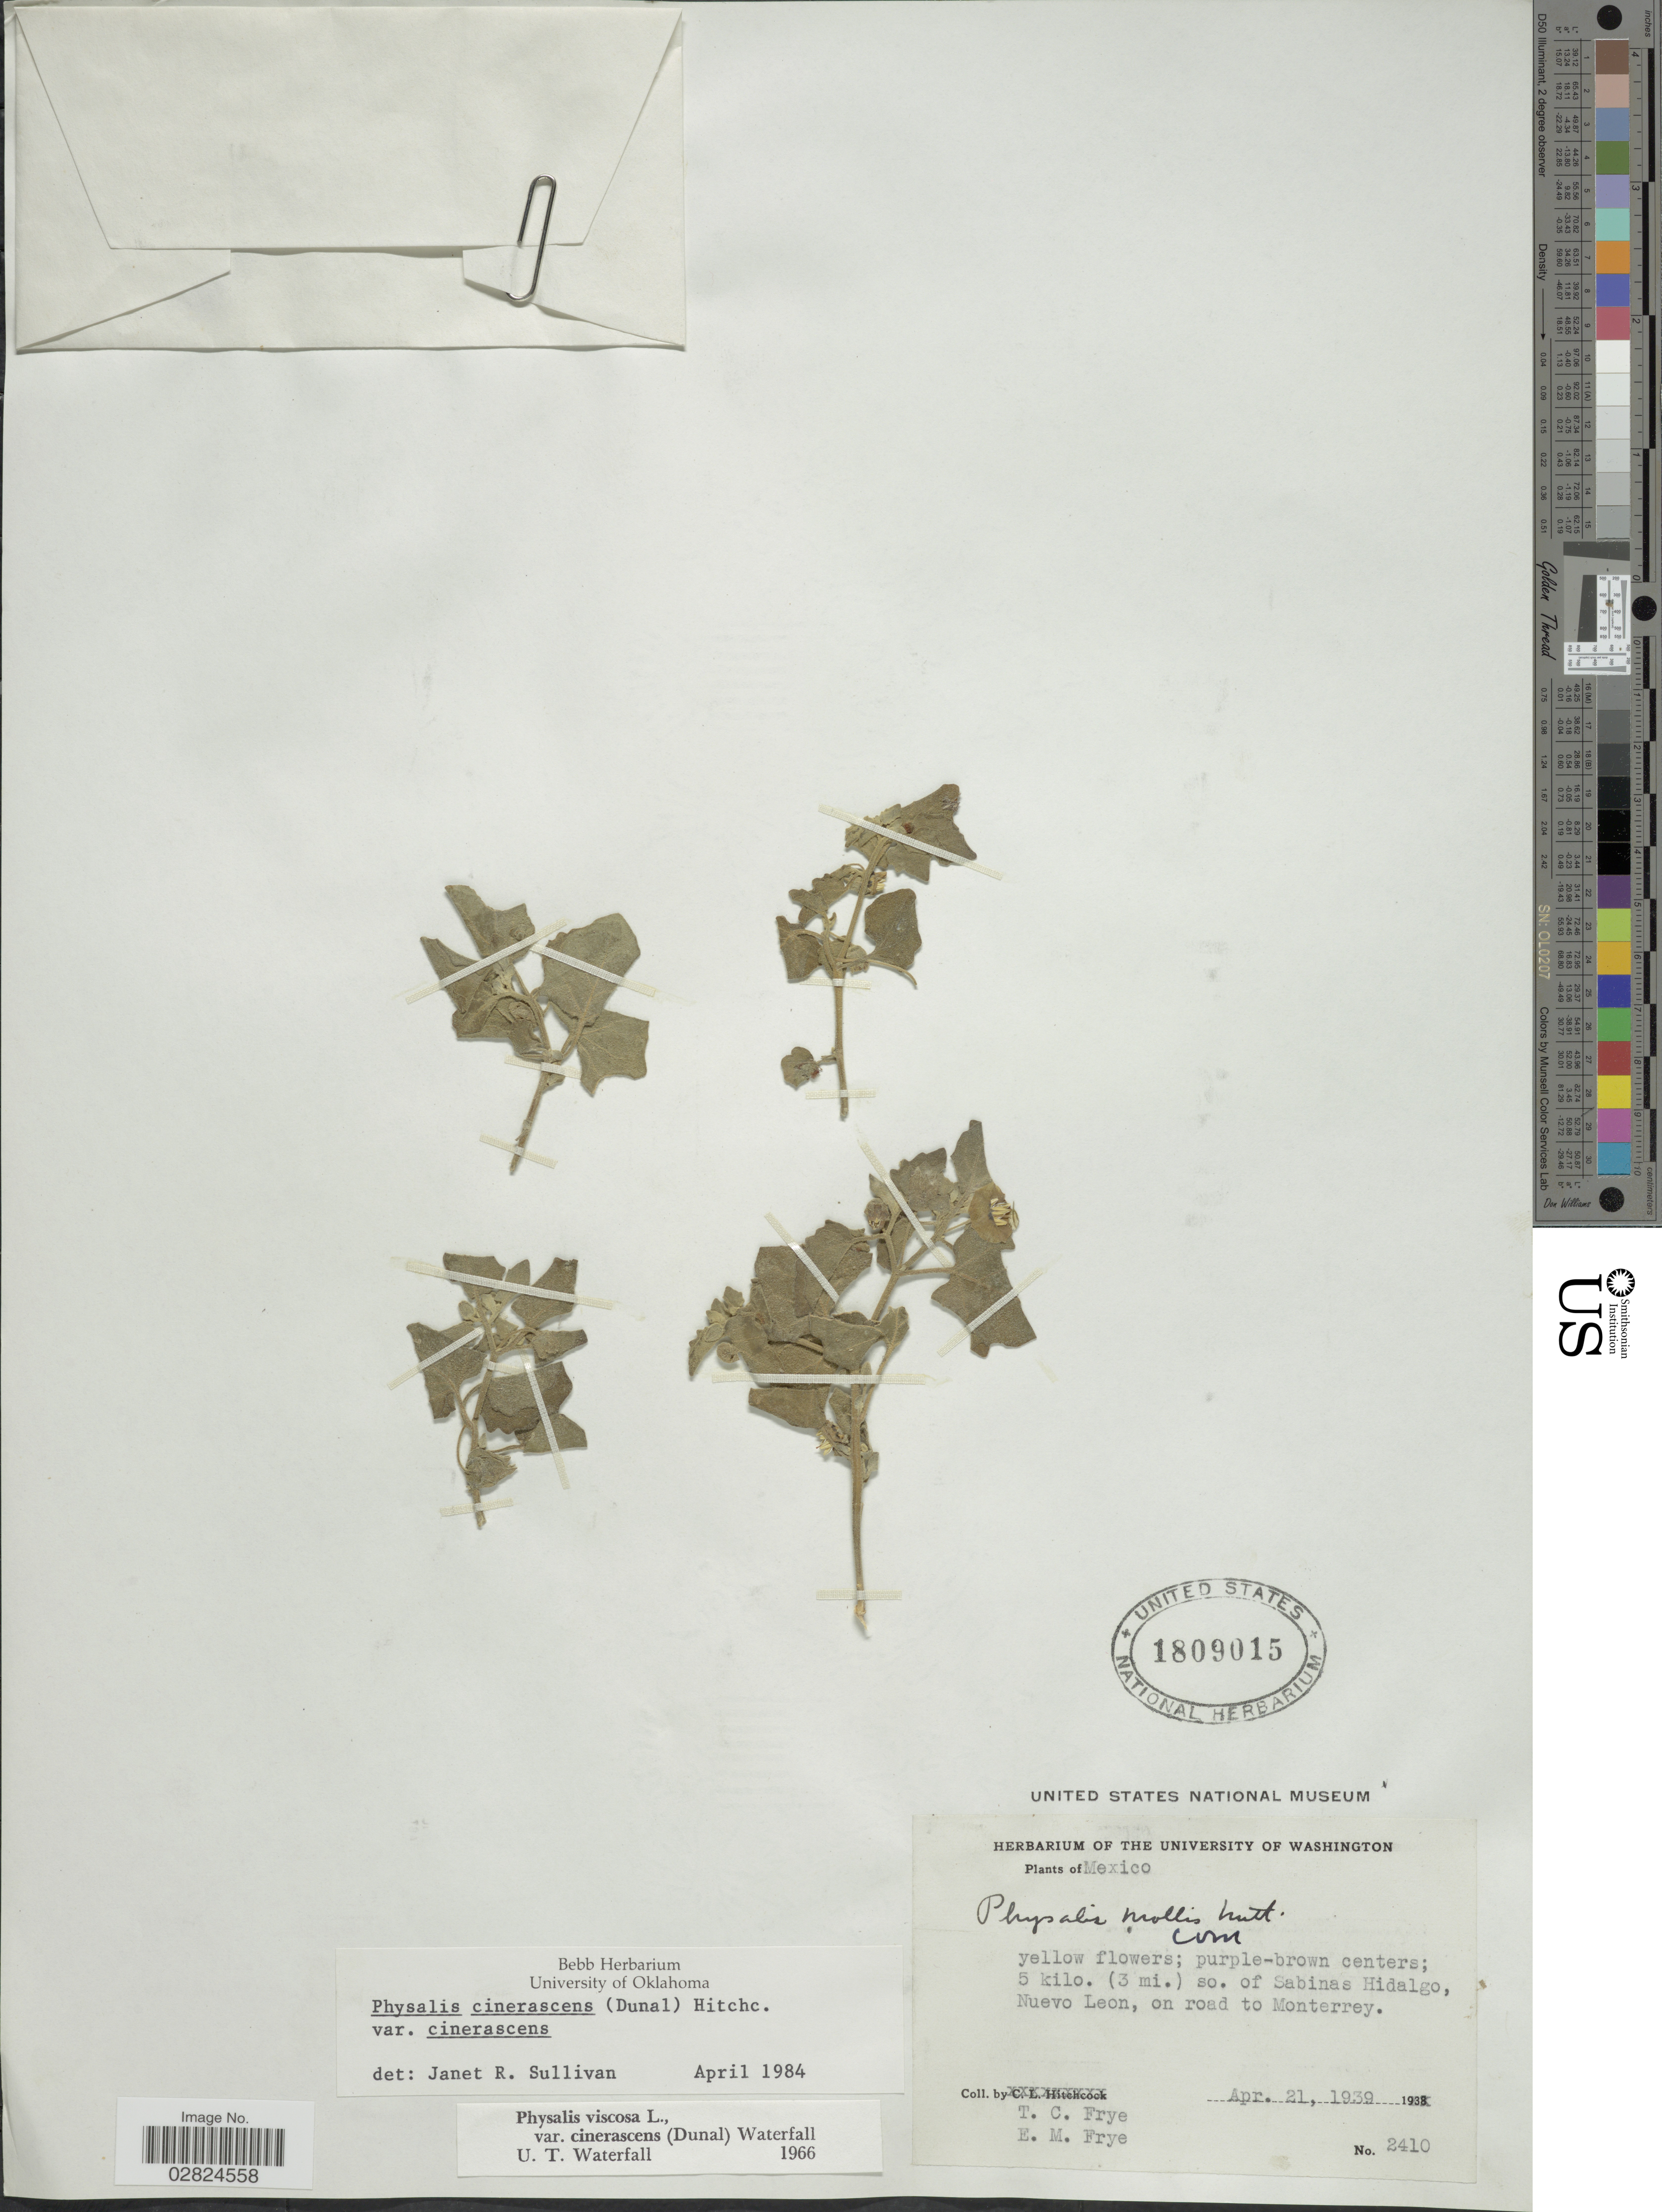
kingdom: Plantae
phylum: Tracheophyta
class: Magnoliopsida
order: Solanales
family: Solanaceae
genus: Physalis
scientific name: Physalis cinerascens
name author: (Dunal) Hitchc.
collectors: T. C. Frye & E. Frye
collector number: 2410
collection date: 1939-04-21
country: Mexico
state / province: Nuevo León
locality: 5 kilo. (3 mi.) so. of Sabinas Hidalgo, Nuevo Leon, on road to Monterrey.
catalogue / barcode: US 1809015